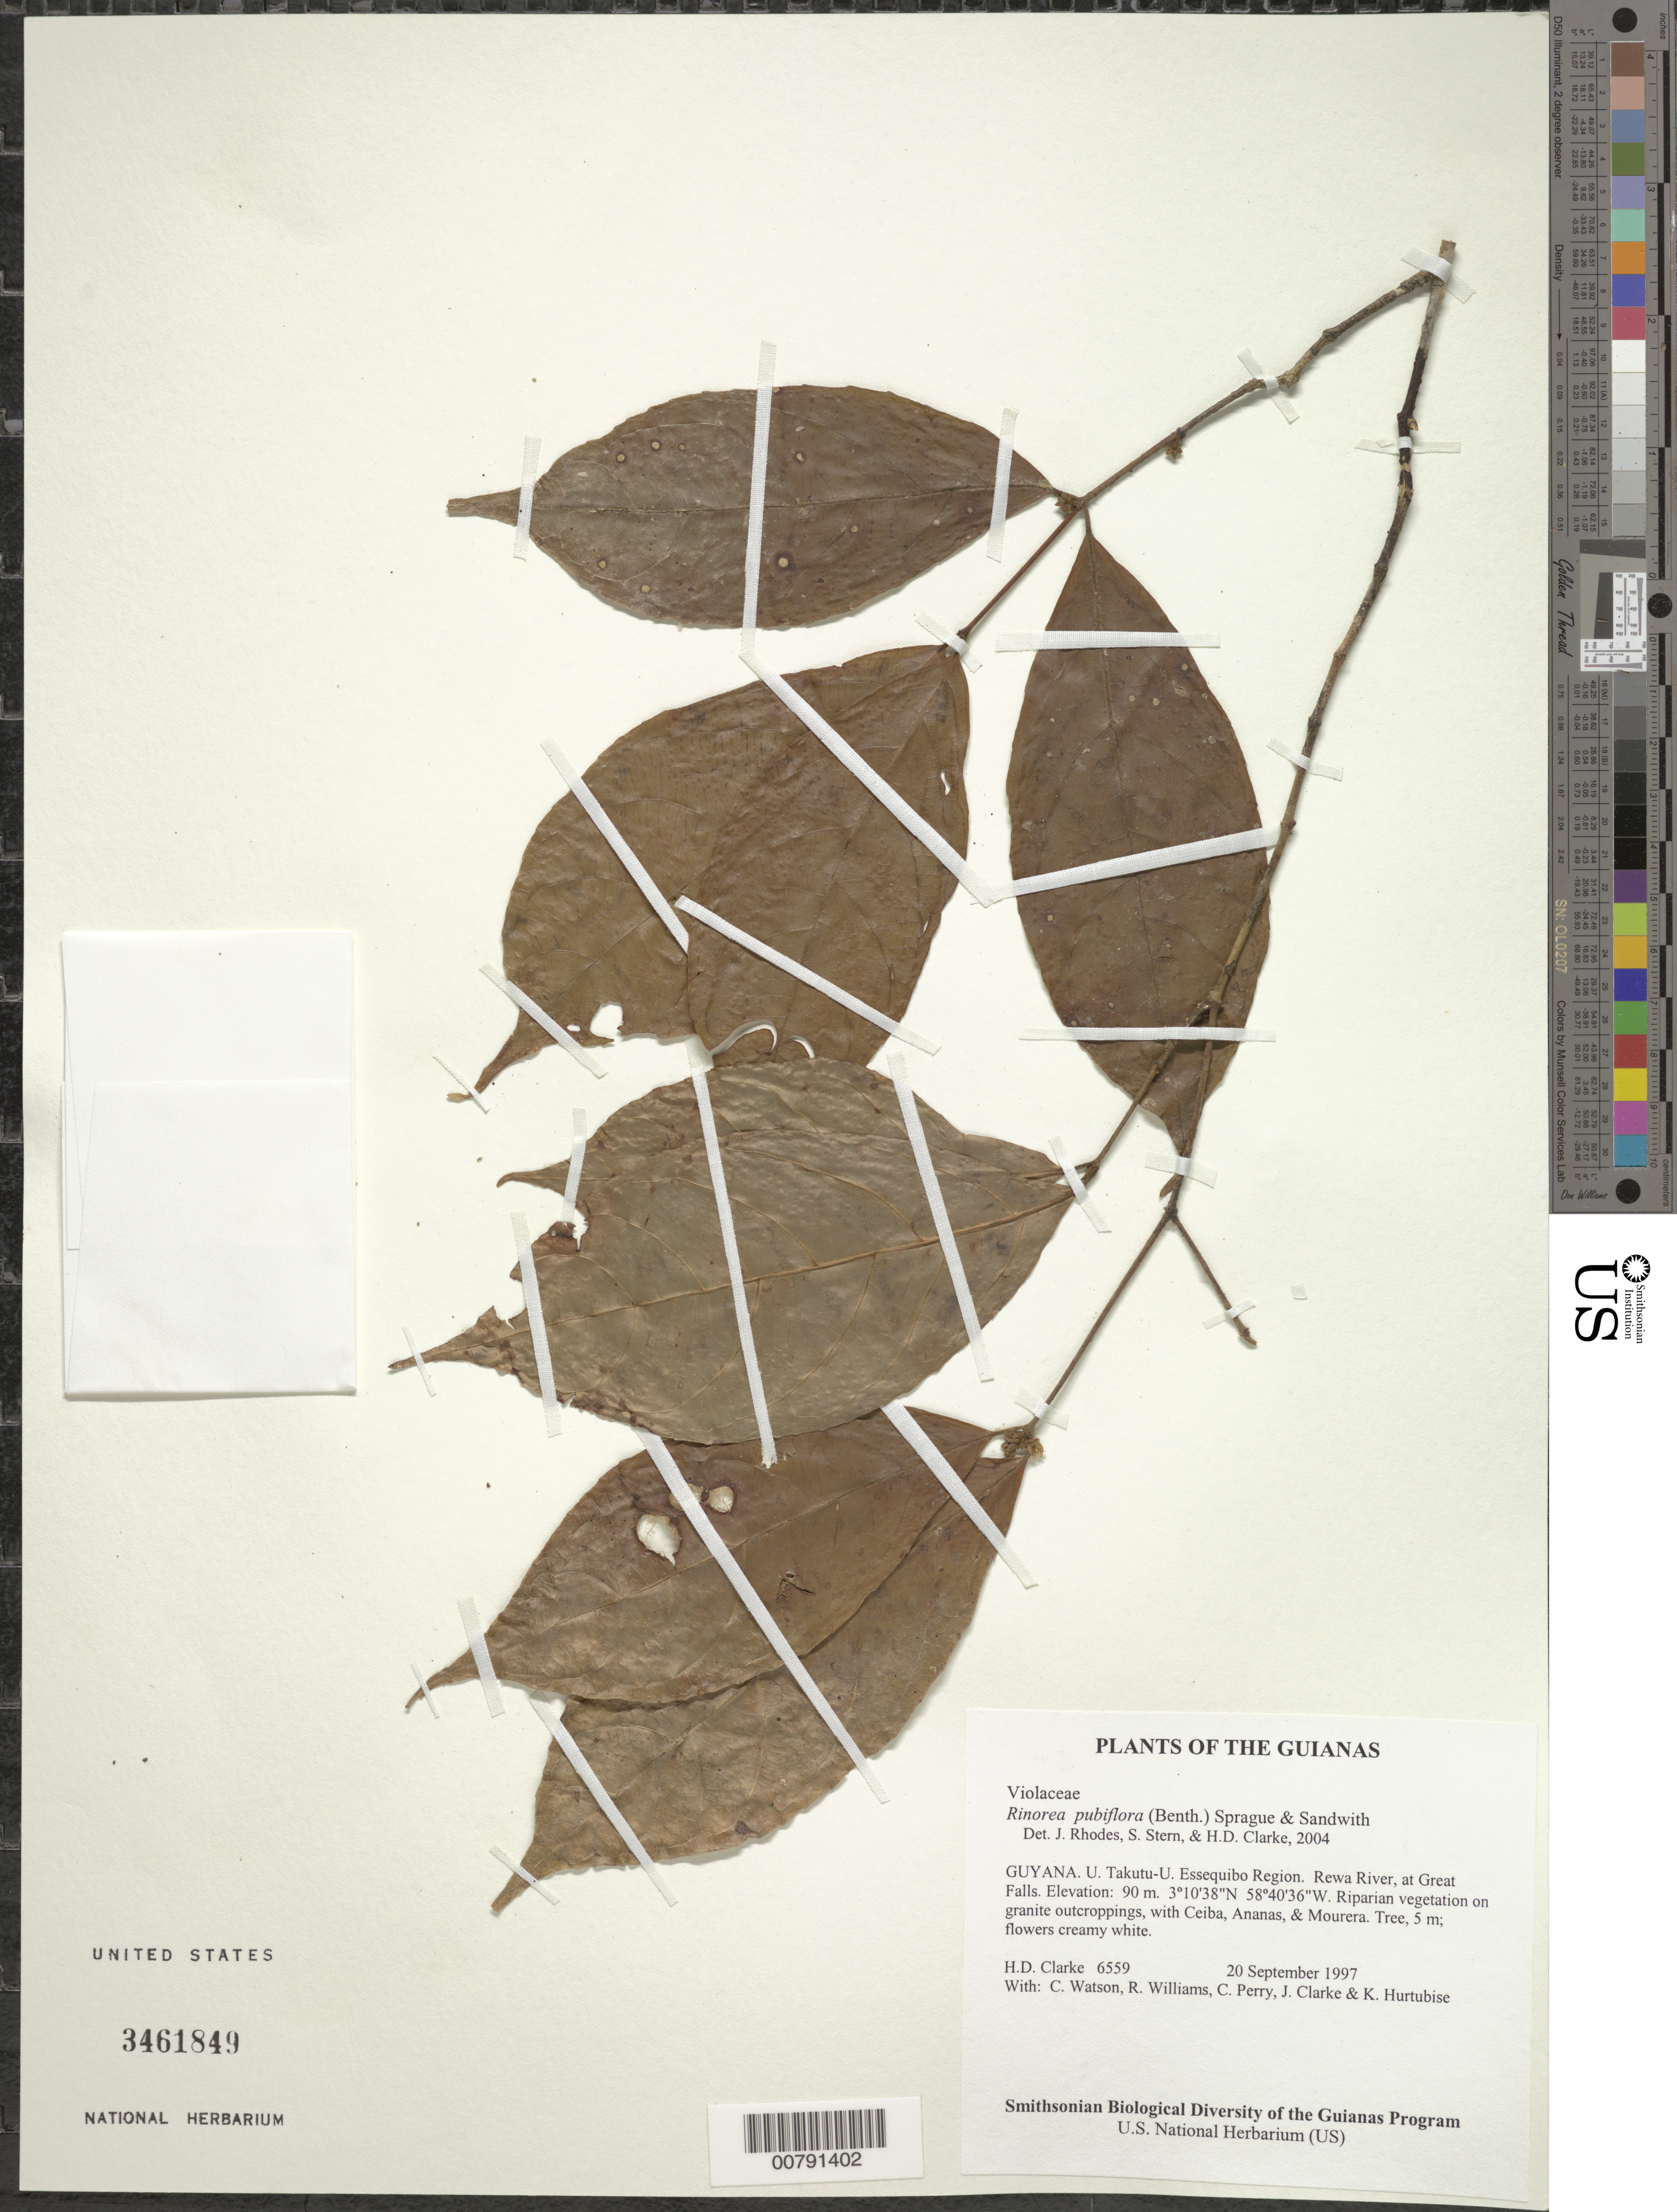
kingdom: Plantae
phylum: Tracheophyta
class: Magnoliopsida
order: Malpighiales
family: Violaceae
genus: Rinorea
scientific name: Rinorea pubiflora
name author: (Benth.) Sprague & Sandwith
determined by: Clarke, H. D.; Rhodes, J.; Stern, S. R.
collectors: H. D. Clarke, C. Watson, R. Williams, C. Perry, J. Clarke & K. Hurtubise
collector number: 6559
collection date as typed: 20 September 1997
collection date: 1997-09-20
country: Guyana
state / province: U. Takutu-U. Essequibo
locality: Rewa River, at Great Falls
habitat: Riparian vegetation on granite outcroppings, with Ceiba, Ananas, & Mourera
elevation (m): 90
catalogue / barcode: US 3461849